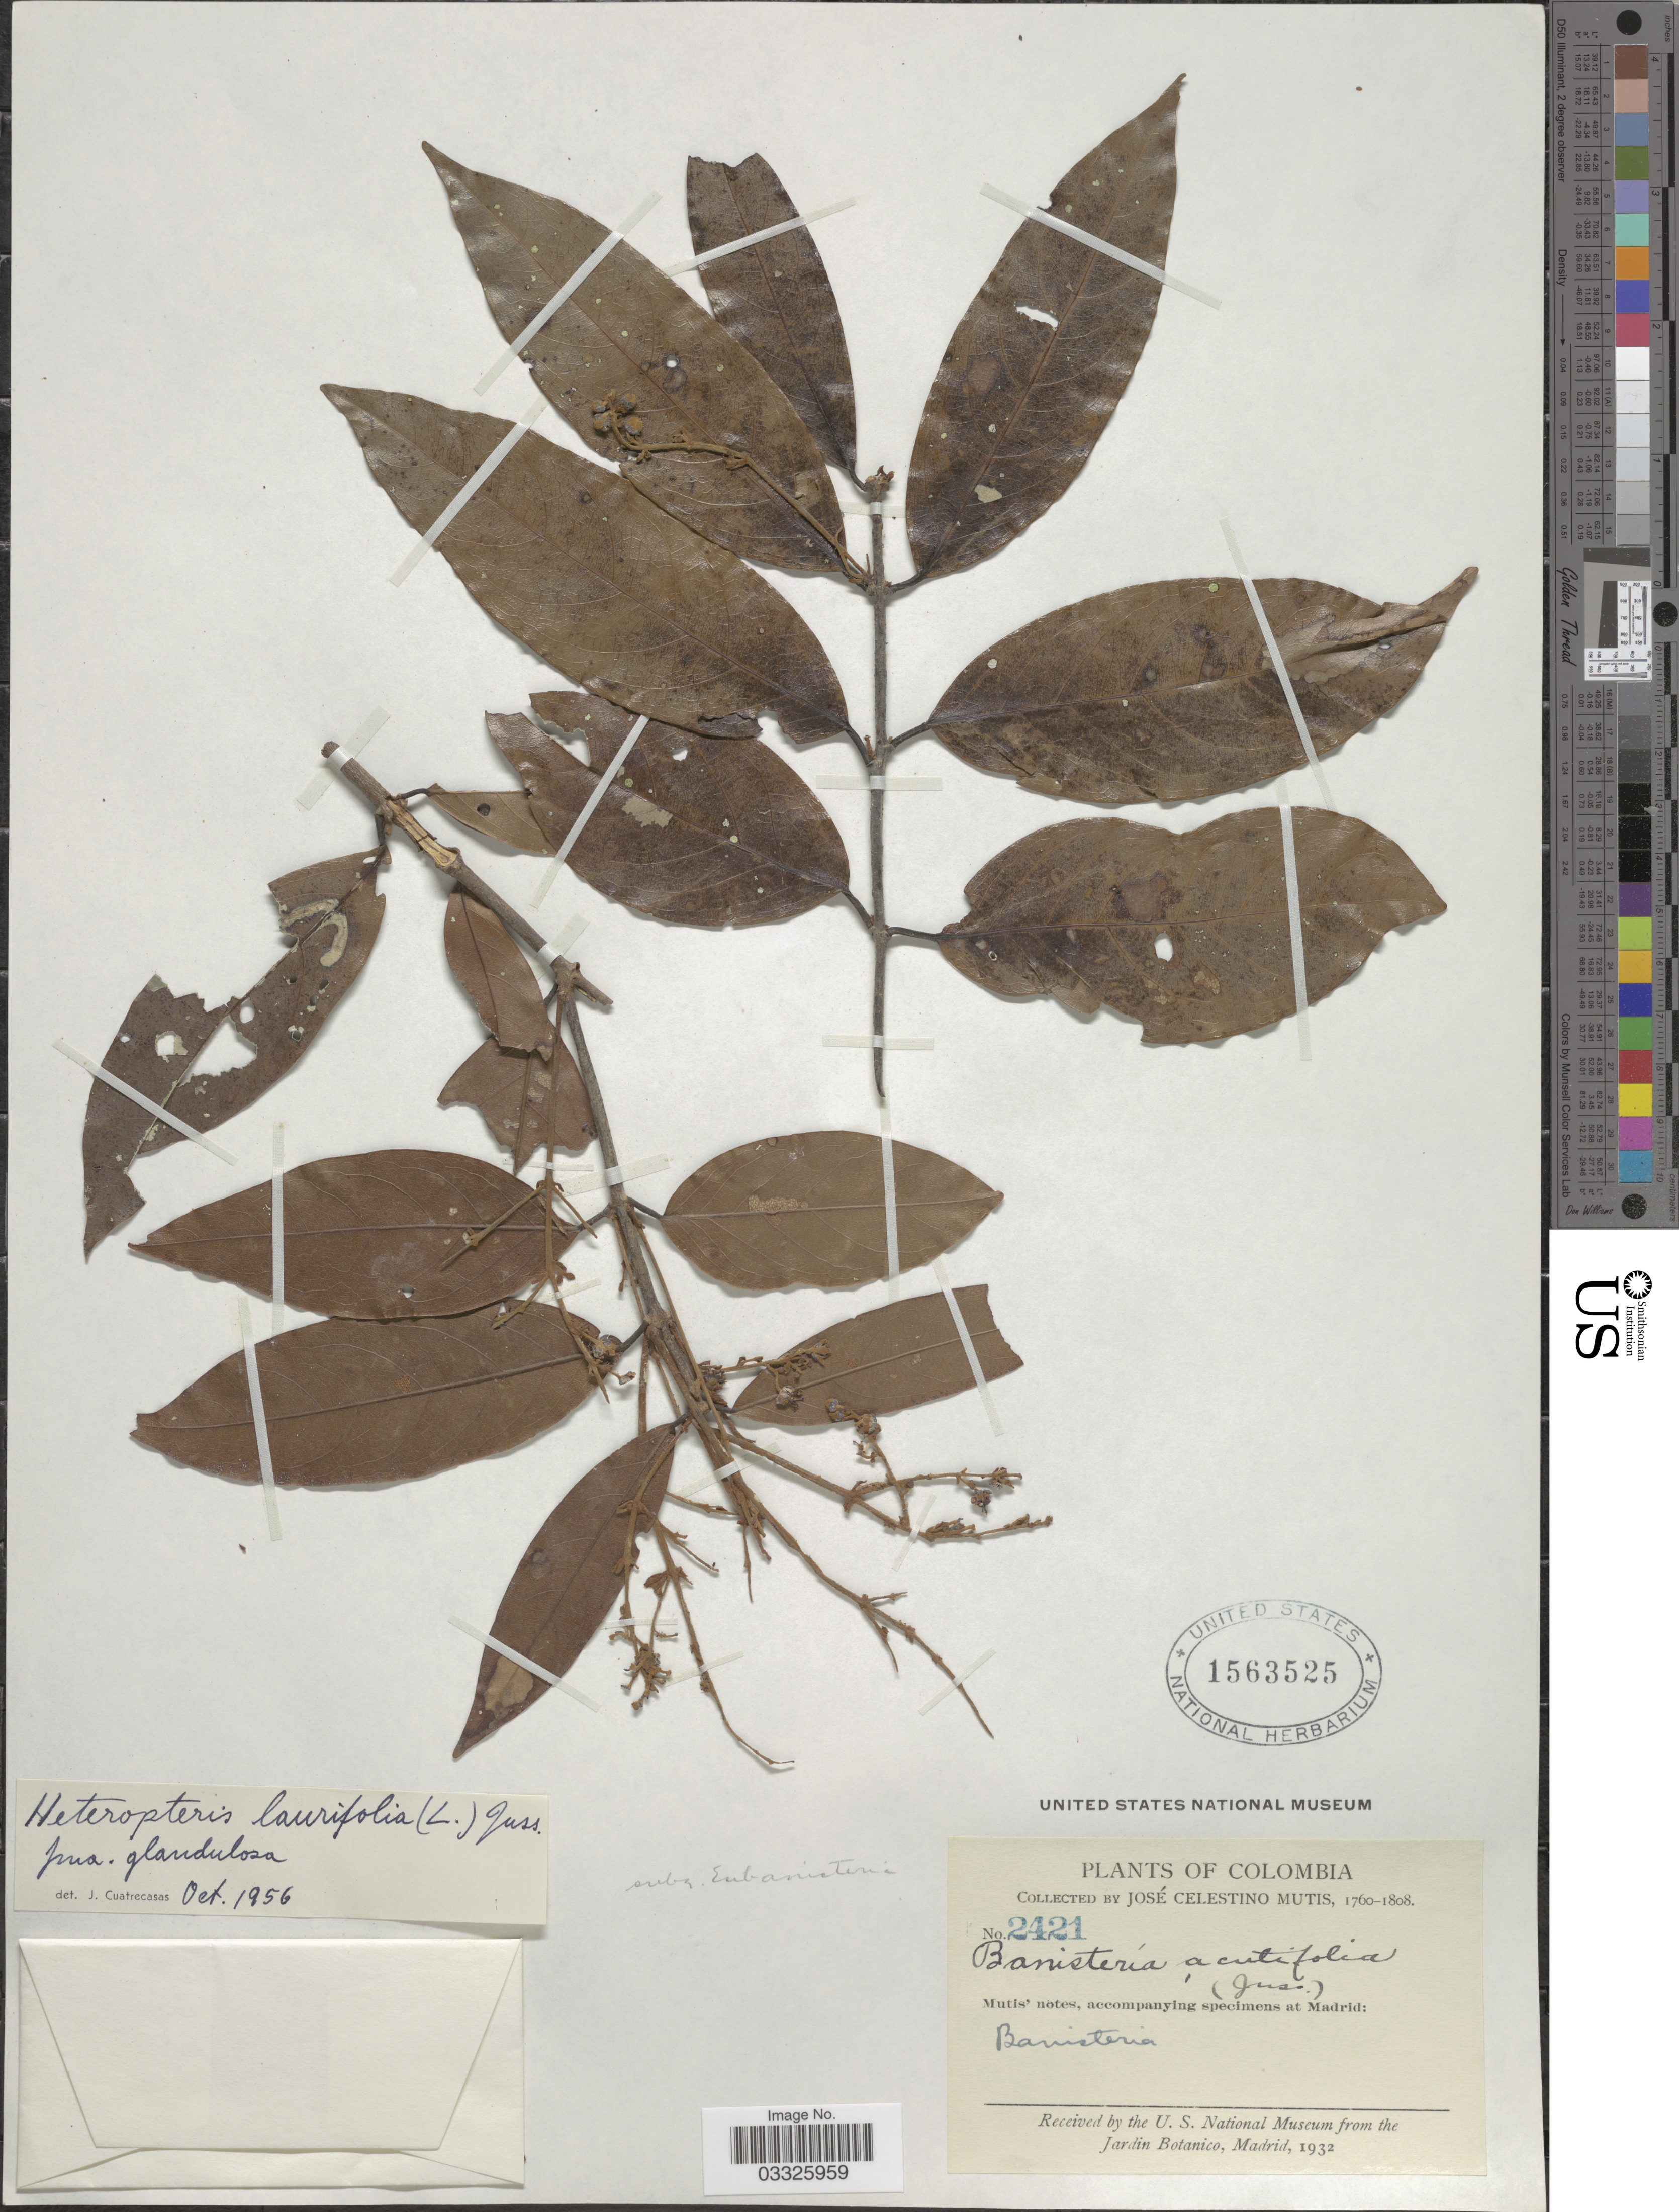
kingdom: Plantae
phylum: Tracheophyta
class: Magnoliopsida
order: Malpighiales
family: Malpighiaceae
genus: Heteropterys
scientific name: Heteropterys laurifolia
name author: (L.) A. Juss.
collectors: J. C. B. Mutis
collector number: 2421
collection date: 1760/1808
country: Colombia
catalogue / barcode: US 1563525